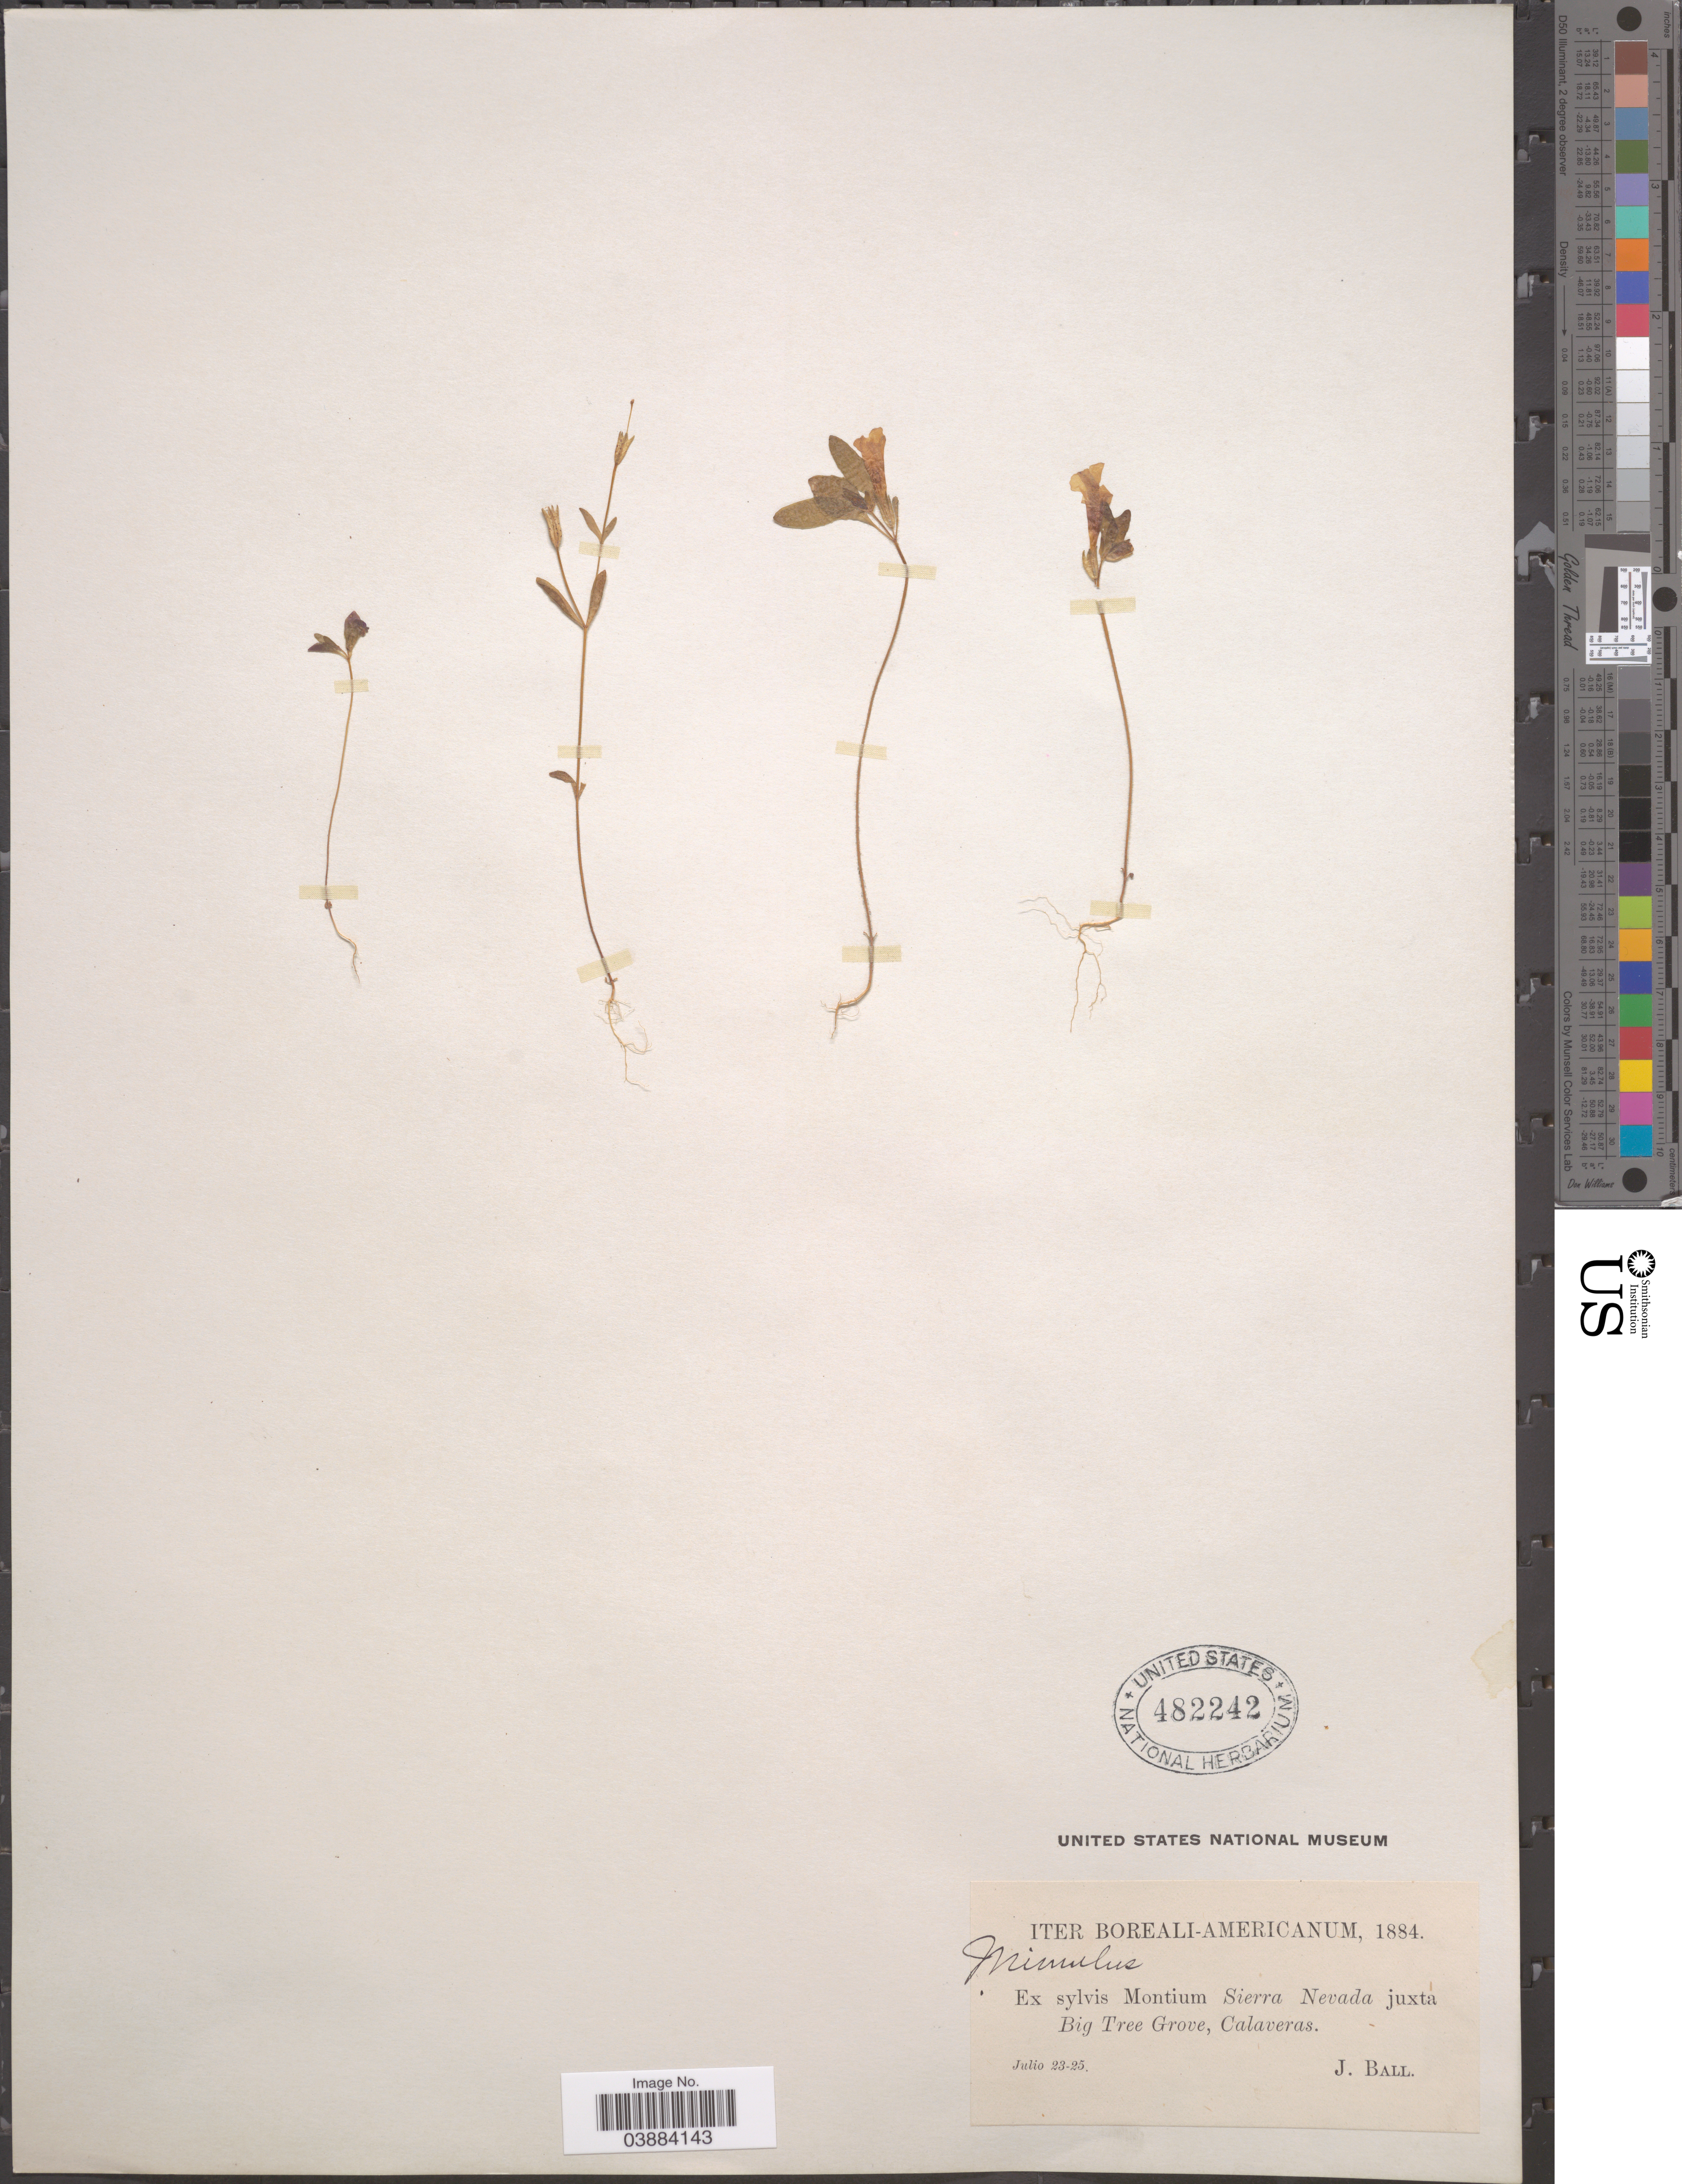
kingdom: Plantae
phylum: Tracheophyta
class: Magnoliopsida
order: Lamiales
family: Phrymaceae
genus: Eunanus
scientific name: Eunanus torreyi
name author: (A. Gray) Greene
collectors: J. Ball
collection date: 1884-07-23/1884-07-25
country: United States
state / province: California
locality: Iter Boreali-Americanum. Ex sylvus Montium Sierra Nevada juxta. Big Tree Grove, Calaveras.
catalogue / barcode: US 482242